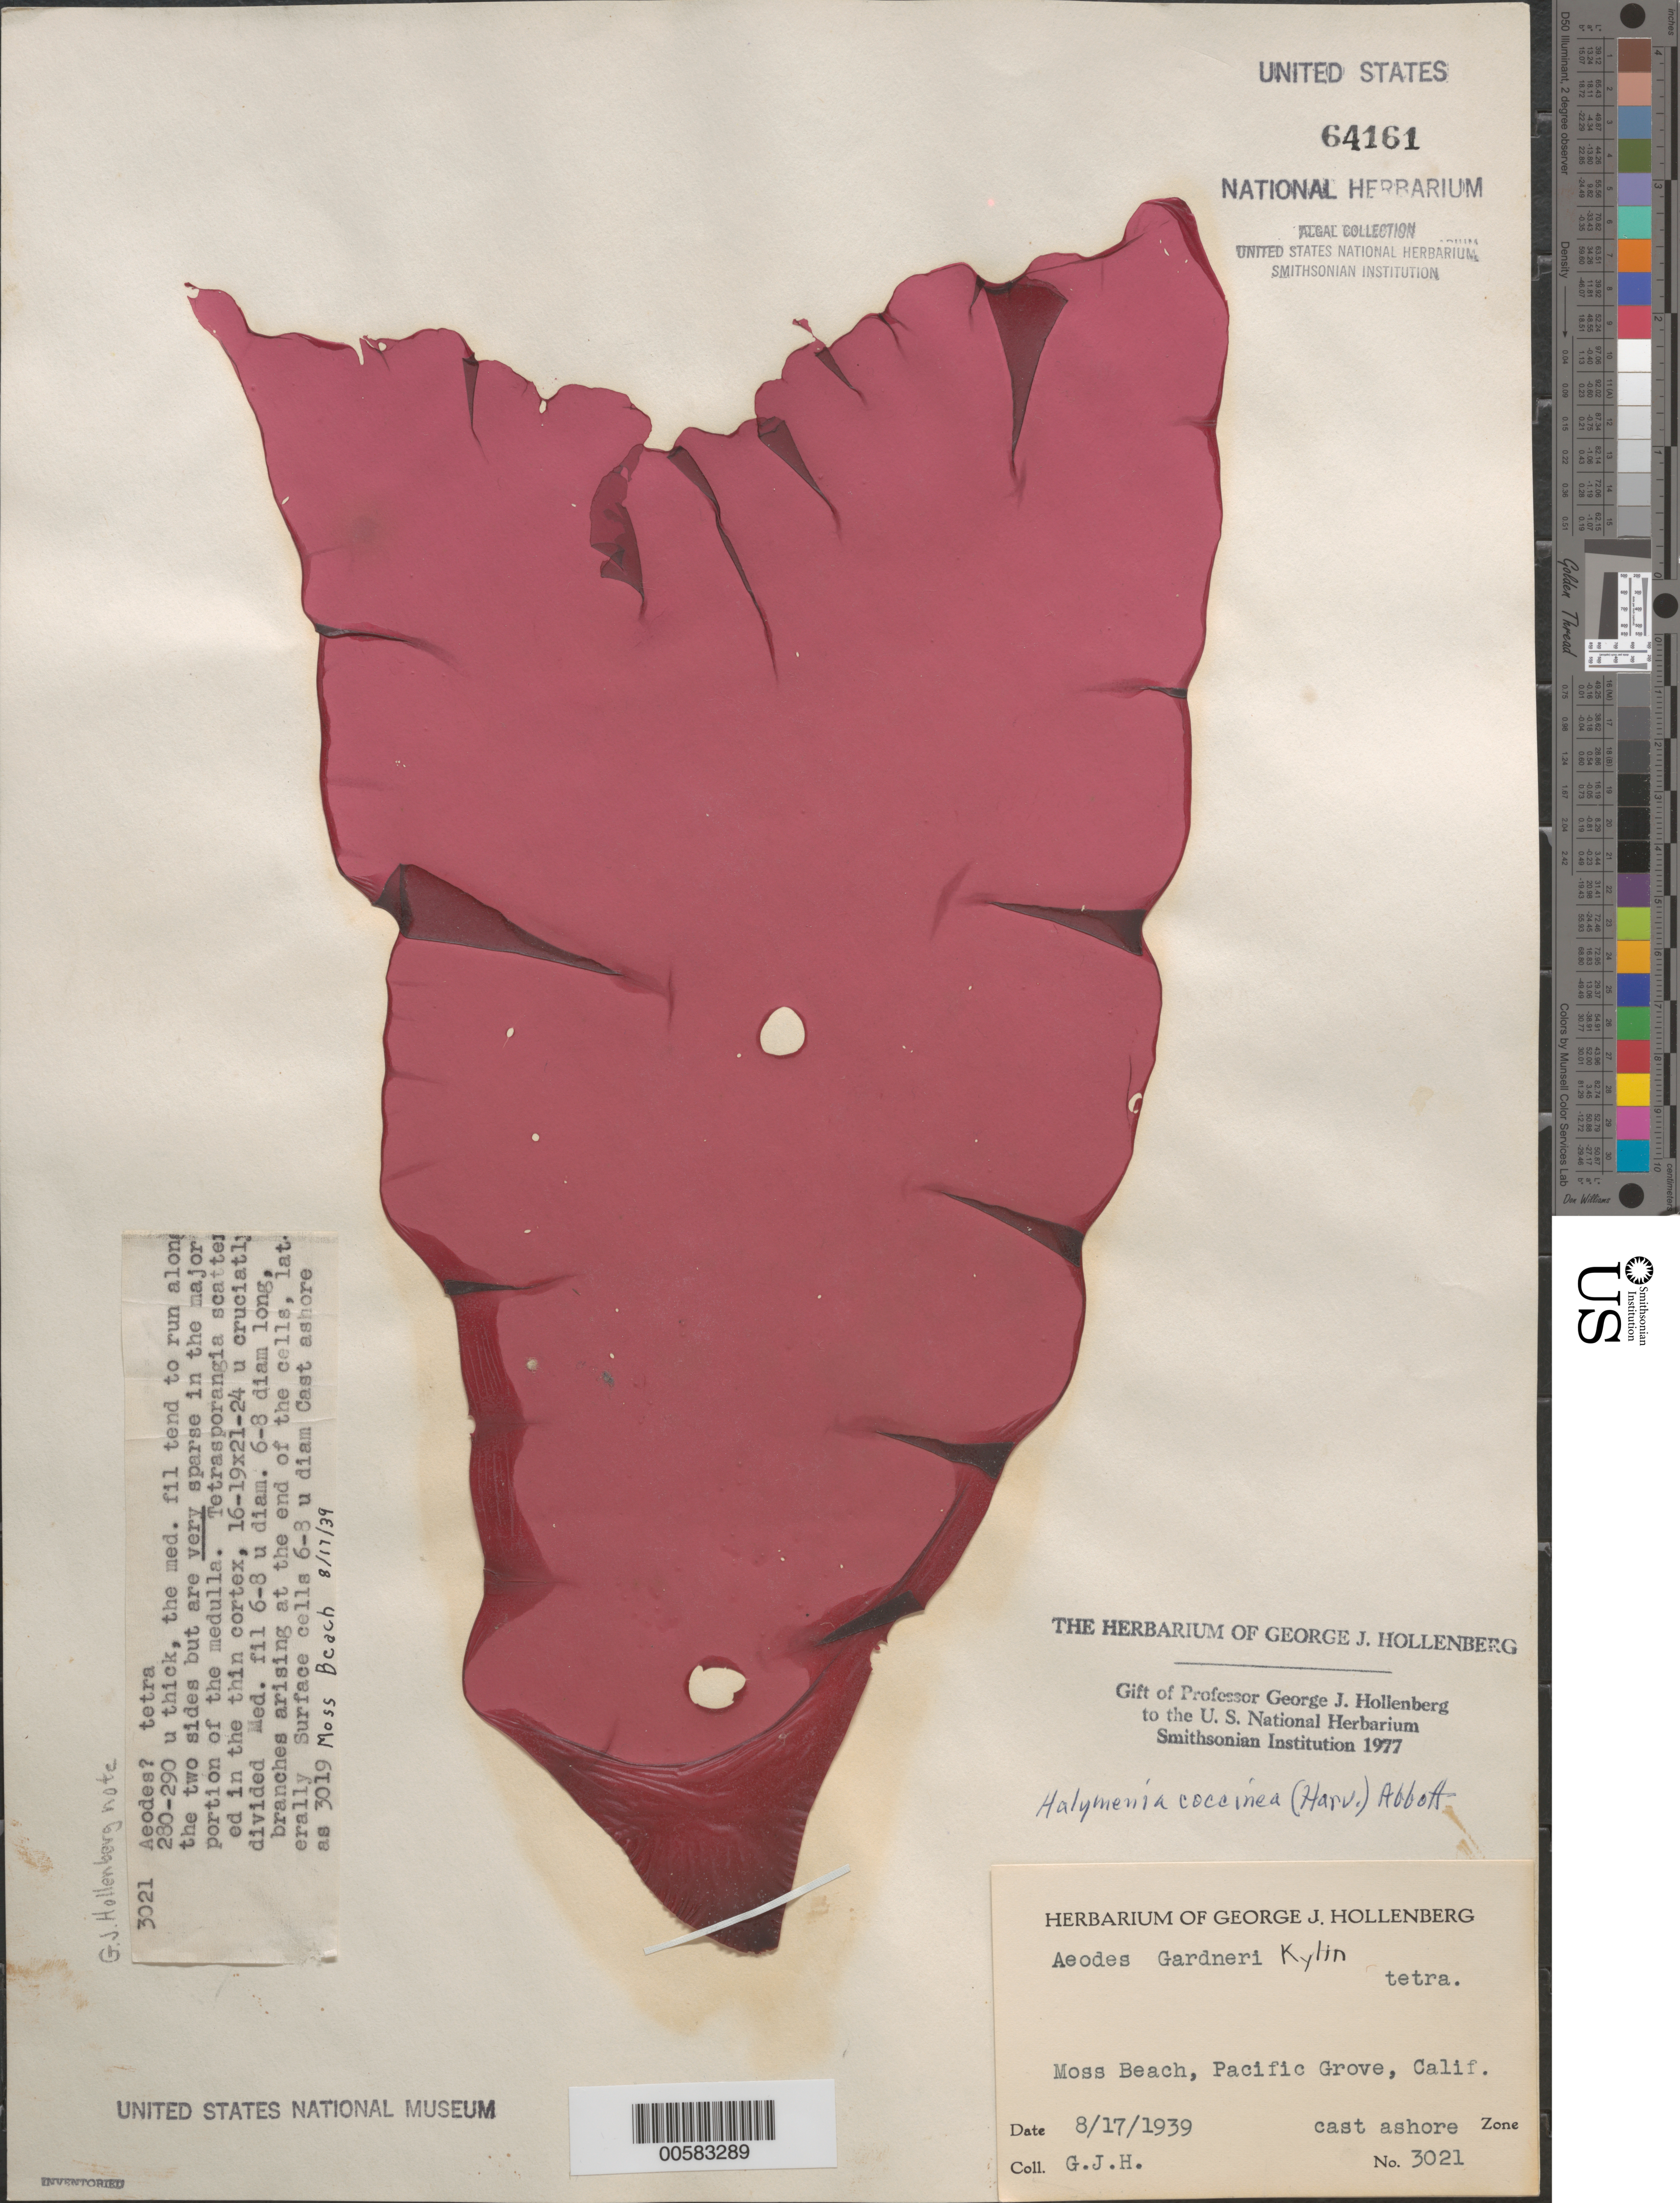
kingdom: Plantae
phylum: Rhodophyta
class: Florideophyceae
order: Gigartinales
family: Dumontiaceae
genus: Weeksia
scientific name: Weeksia coccinea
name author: (Harv.) S.C. Lindstrom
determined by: Algae name updating Project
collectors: G. Hollenberg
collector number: GJH 3021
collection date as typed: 17 Aug 1939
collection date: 1939-08-17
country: United States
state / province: California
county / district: Monterey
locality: Moss Beach, Pacific Grove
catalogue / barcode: US 64161